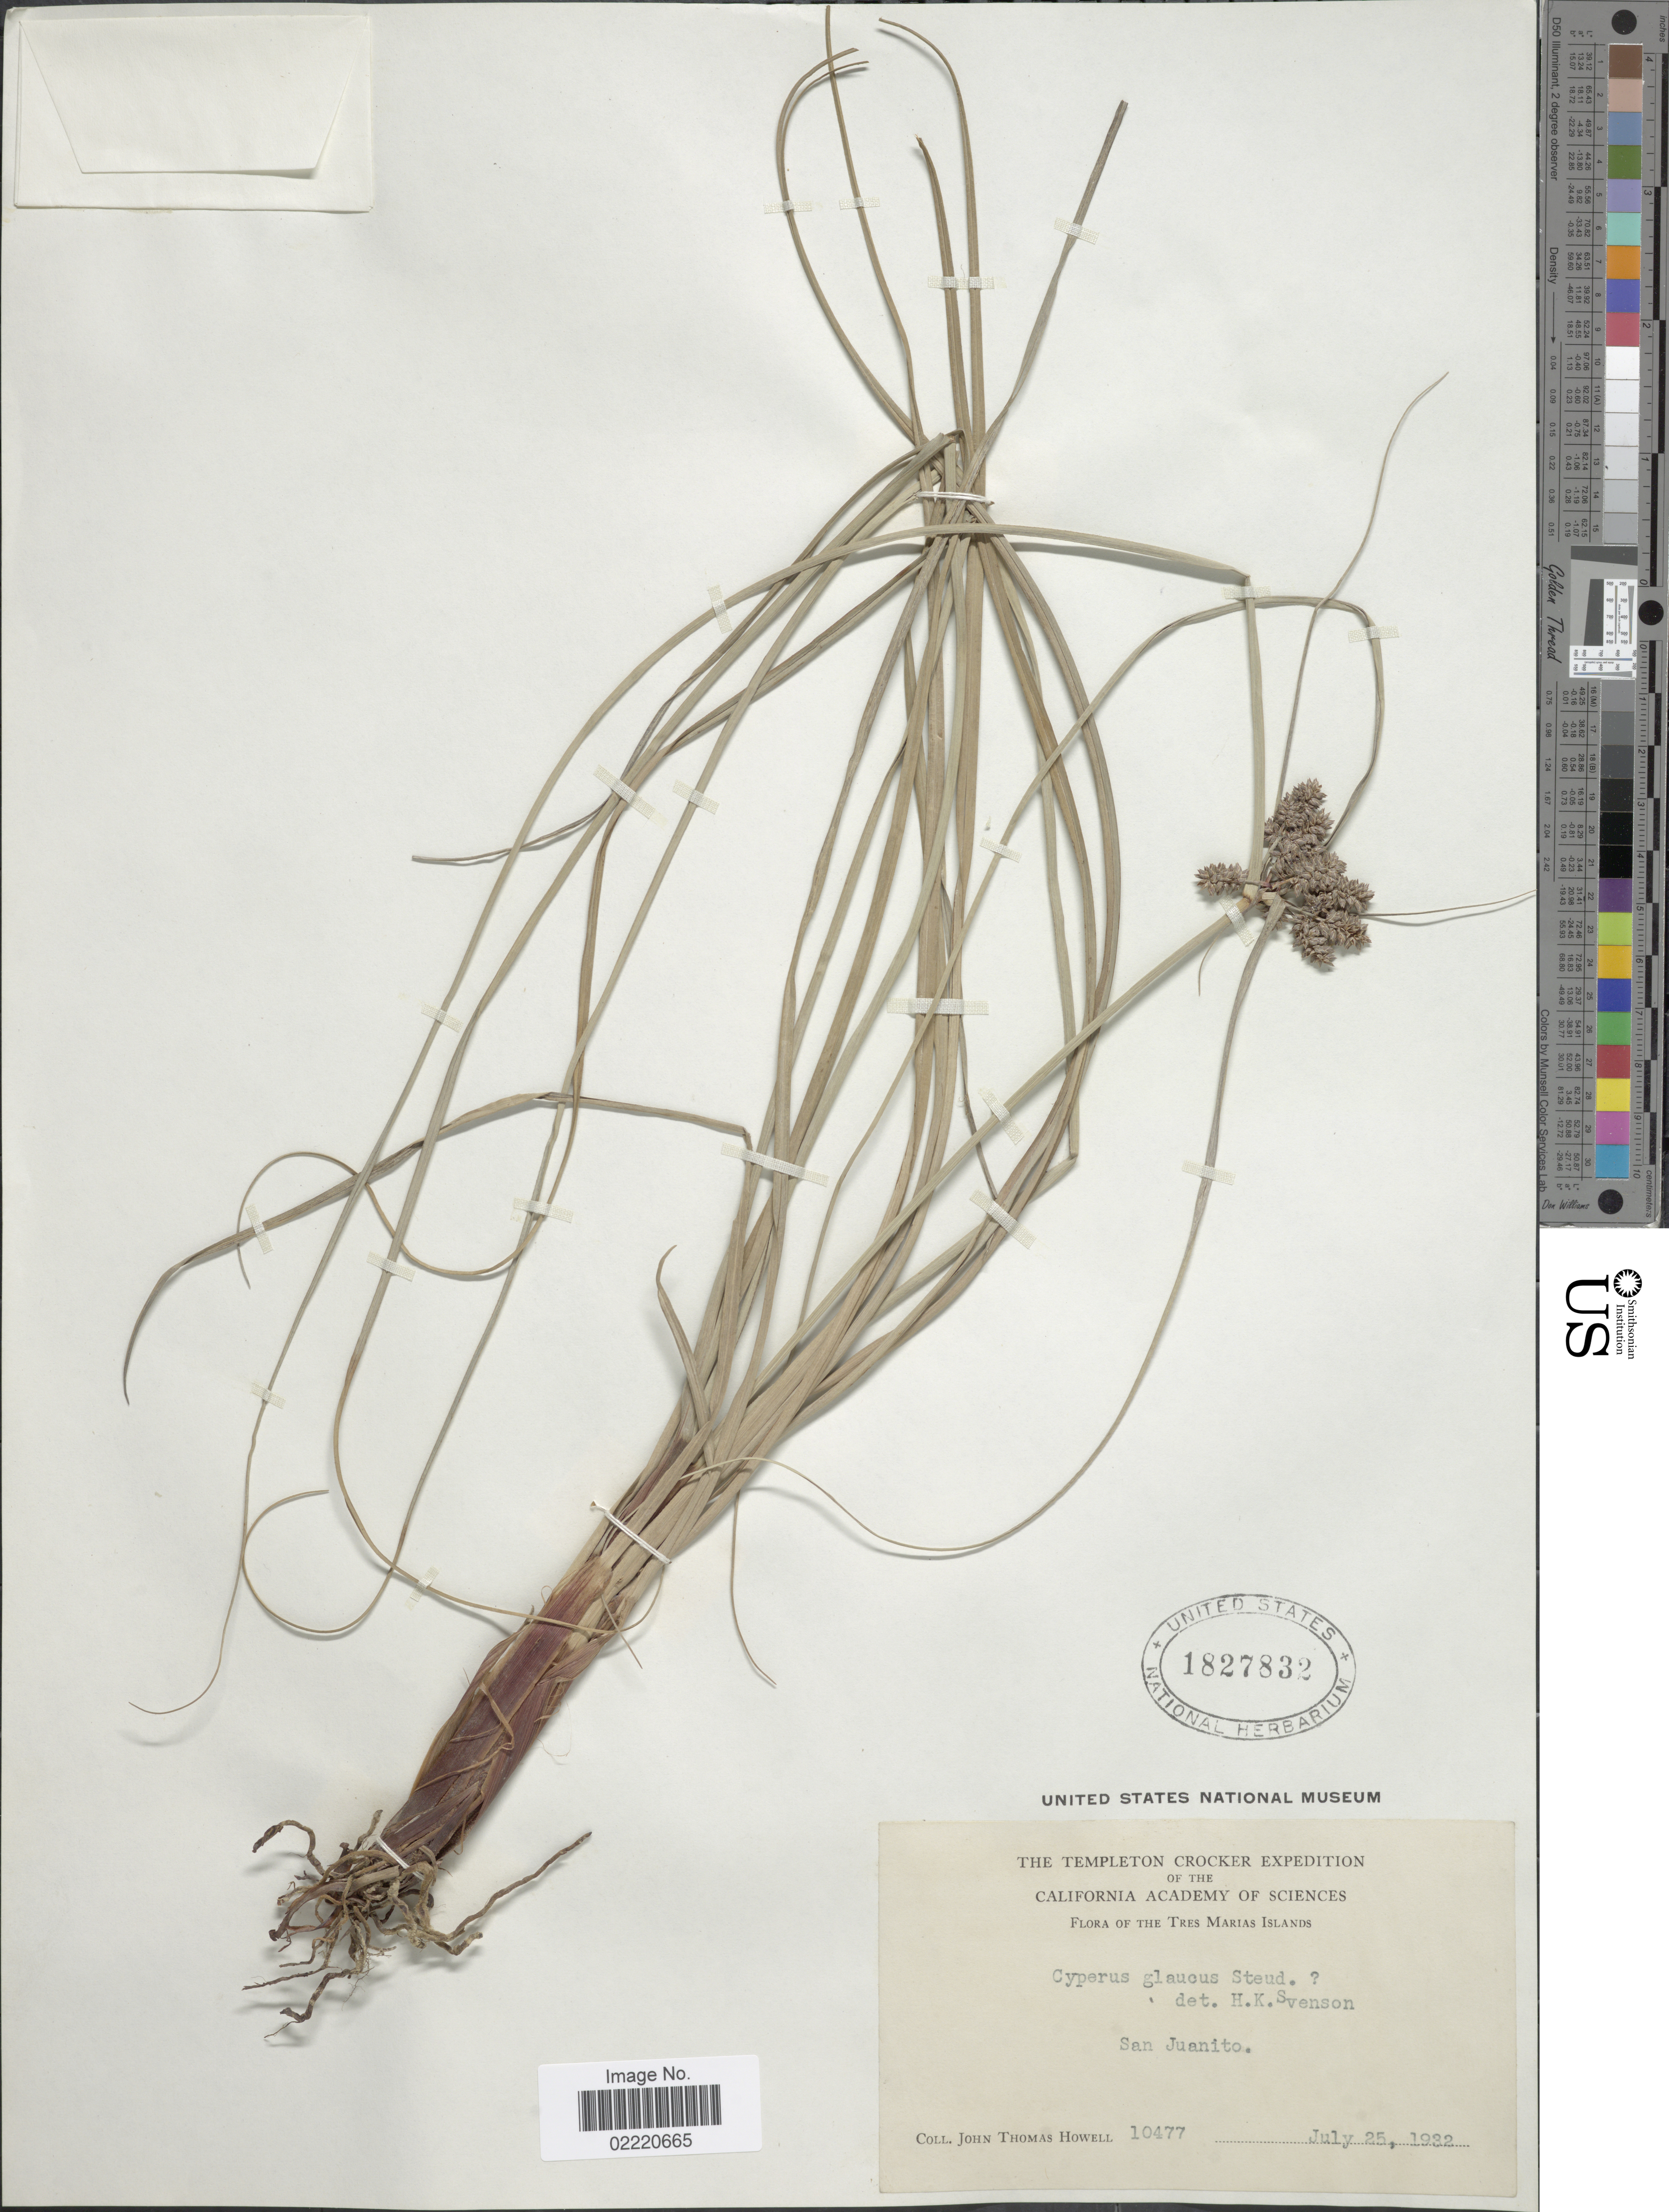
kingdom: Plantae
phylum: Tracheophyta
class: Liliopsida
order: Poales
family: Cyperaceae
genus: Cyperus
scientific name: Cyperus sordidus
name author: J. Presl & C. Presl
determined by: Tucker, G. C.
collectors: J. T. Howell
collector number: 10477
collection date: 1932-07-25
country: Mexico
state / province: Nayarit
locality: The Tres Marias Islands, San Juanito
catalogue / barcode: US 1827832